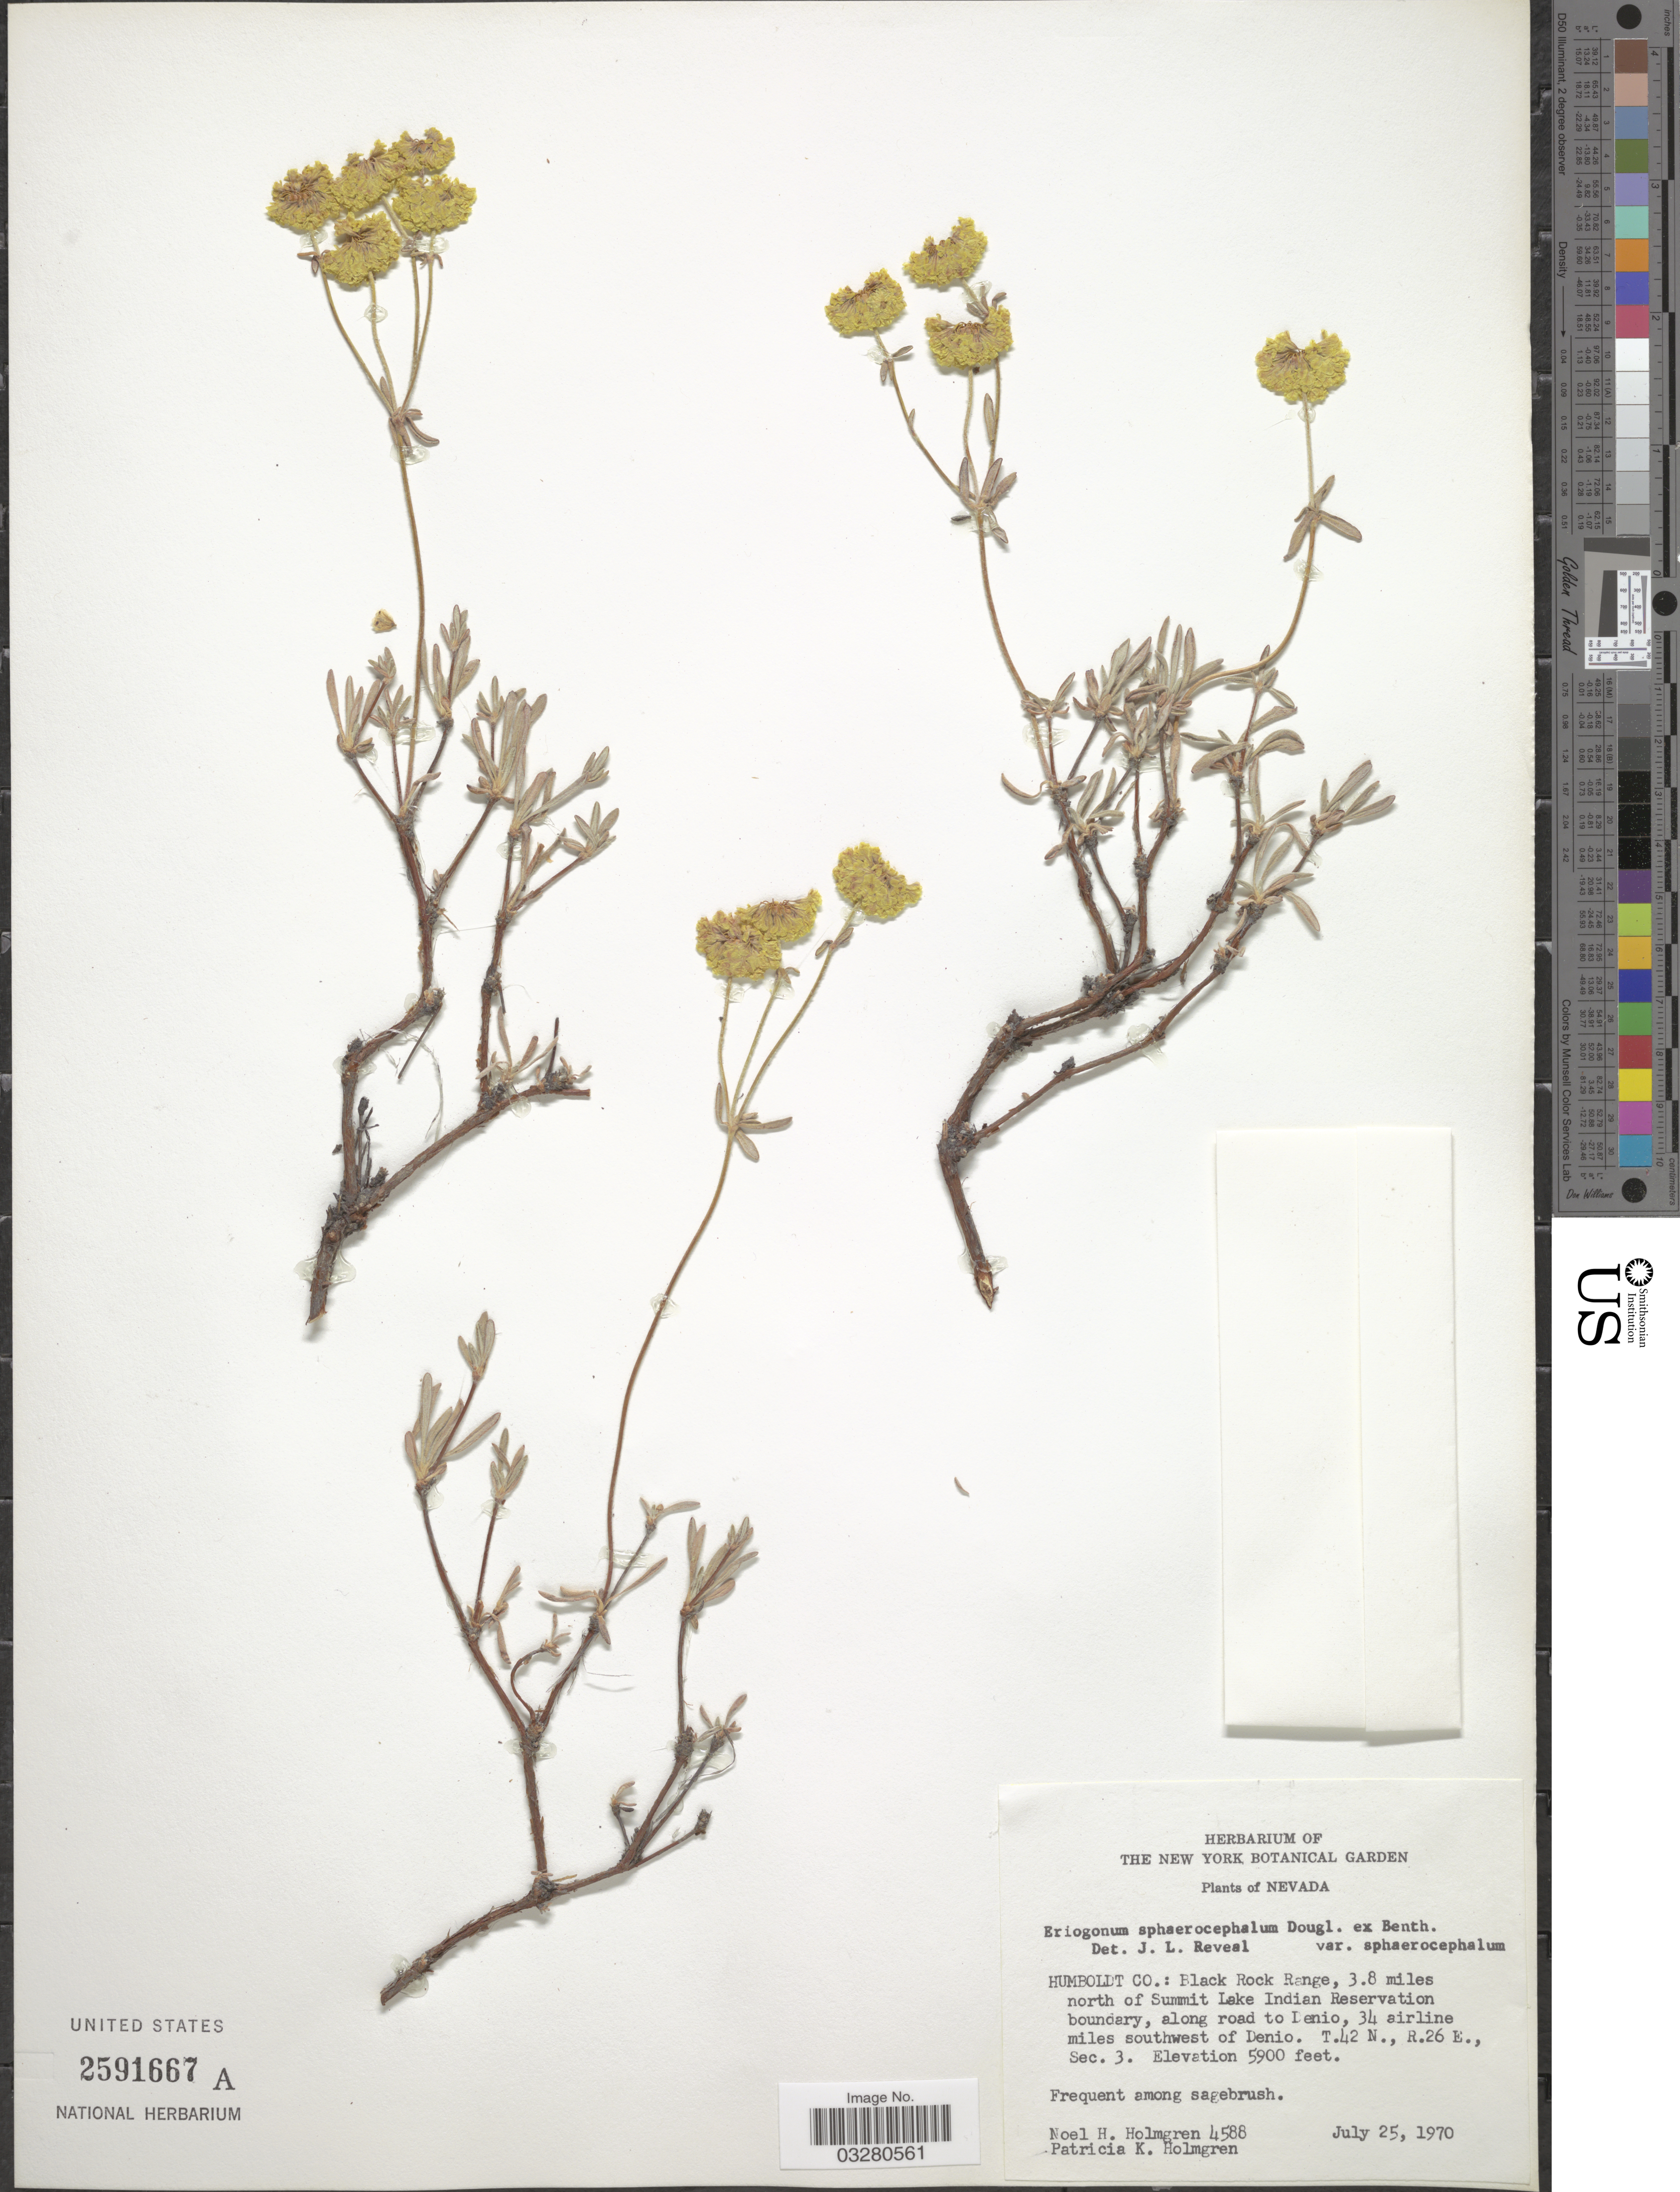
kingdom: Plantae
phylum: Tracheophyta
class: Magnoliopsida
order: Caryophyllales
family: Polygonaceae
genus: Eriogonum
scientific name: Eriogonum sphaerocephalum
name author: Benth. & Douglas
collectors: N. H. Holmgren & P. K. Holmgren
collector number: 4588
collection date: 1970-07-25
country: United States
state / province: Nevada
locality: Humboldt Co.: Black Rock Range, 3.8 miles north of Summit Lake Indian Reservation boundary, along road to Denio, 34 airline miles southwest of Denio. T.42 N., R.26 E., Sec. 3.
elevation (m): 1798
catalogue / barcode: US 2591667A